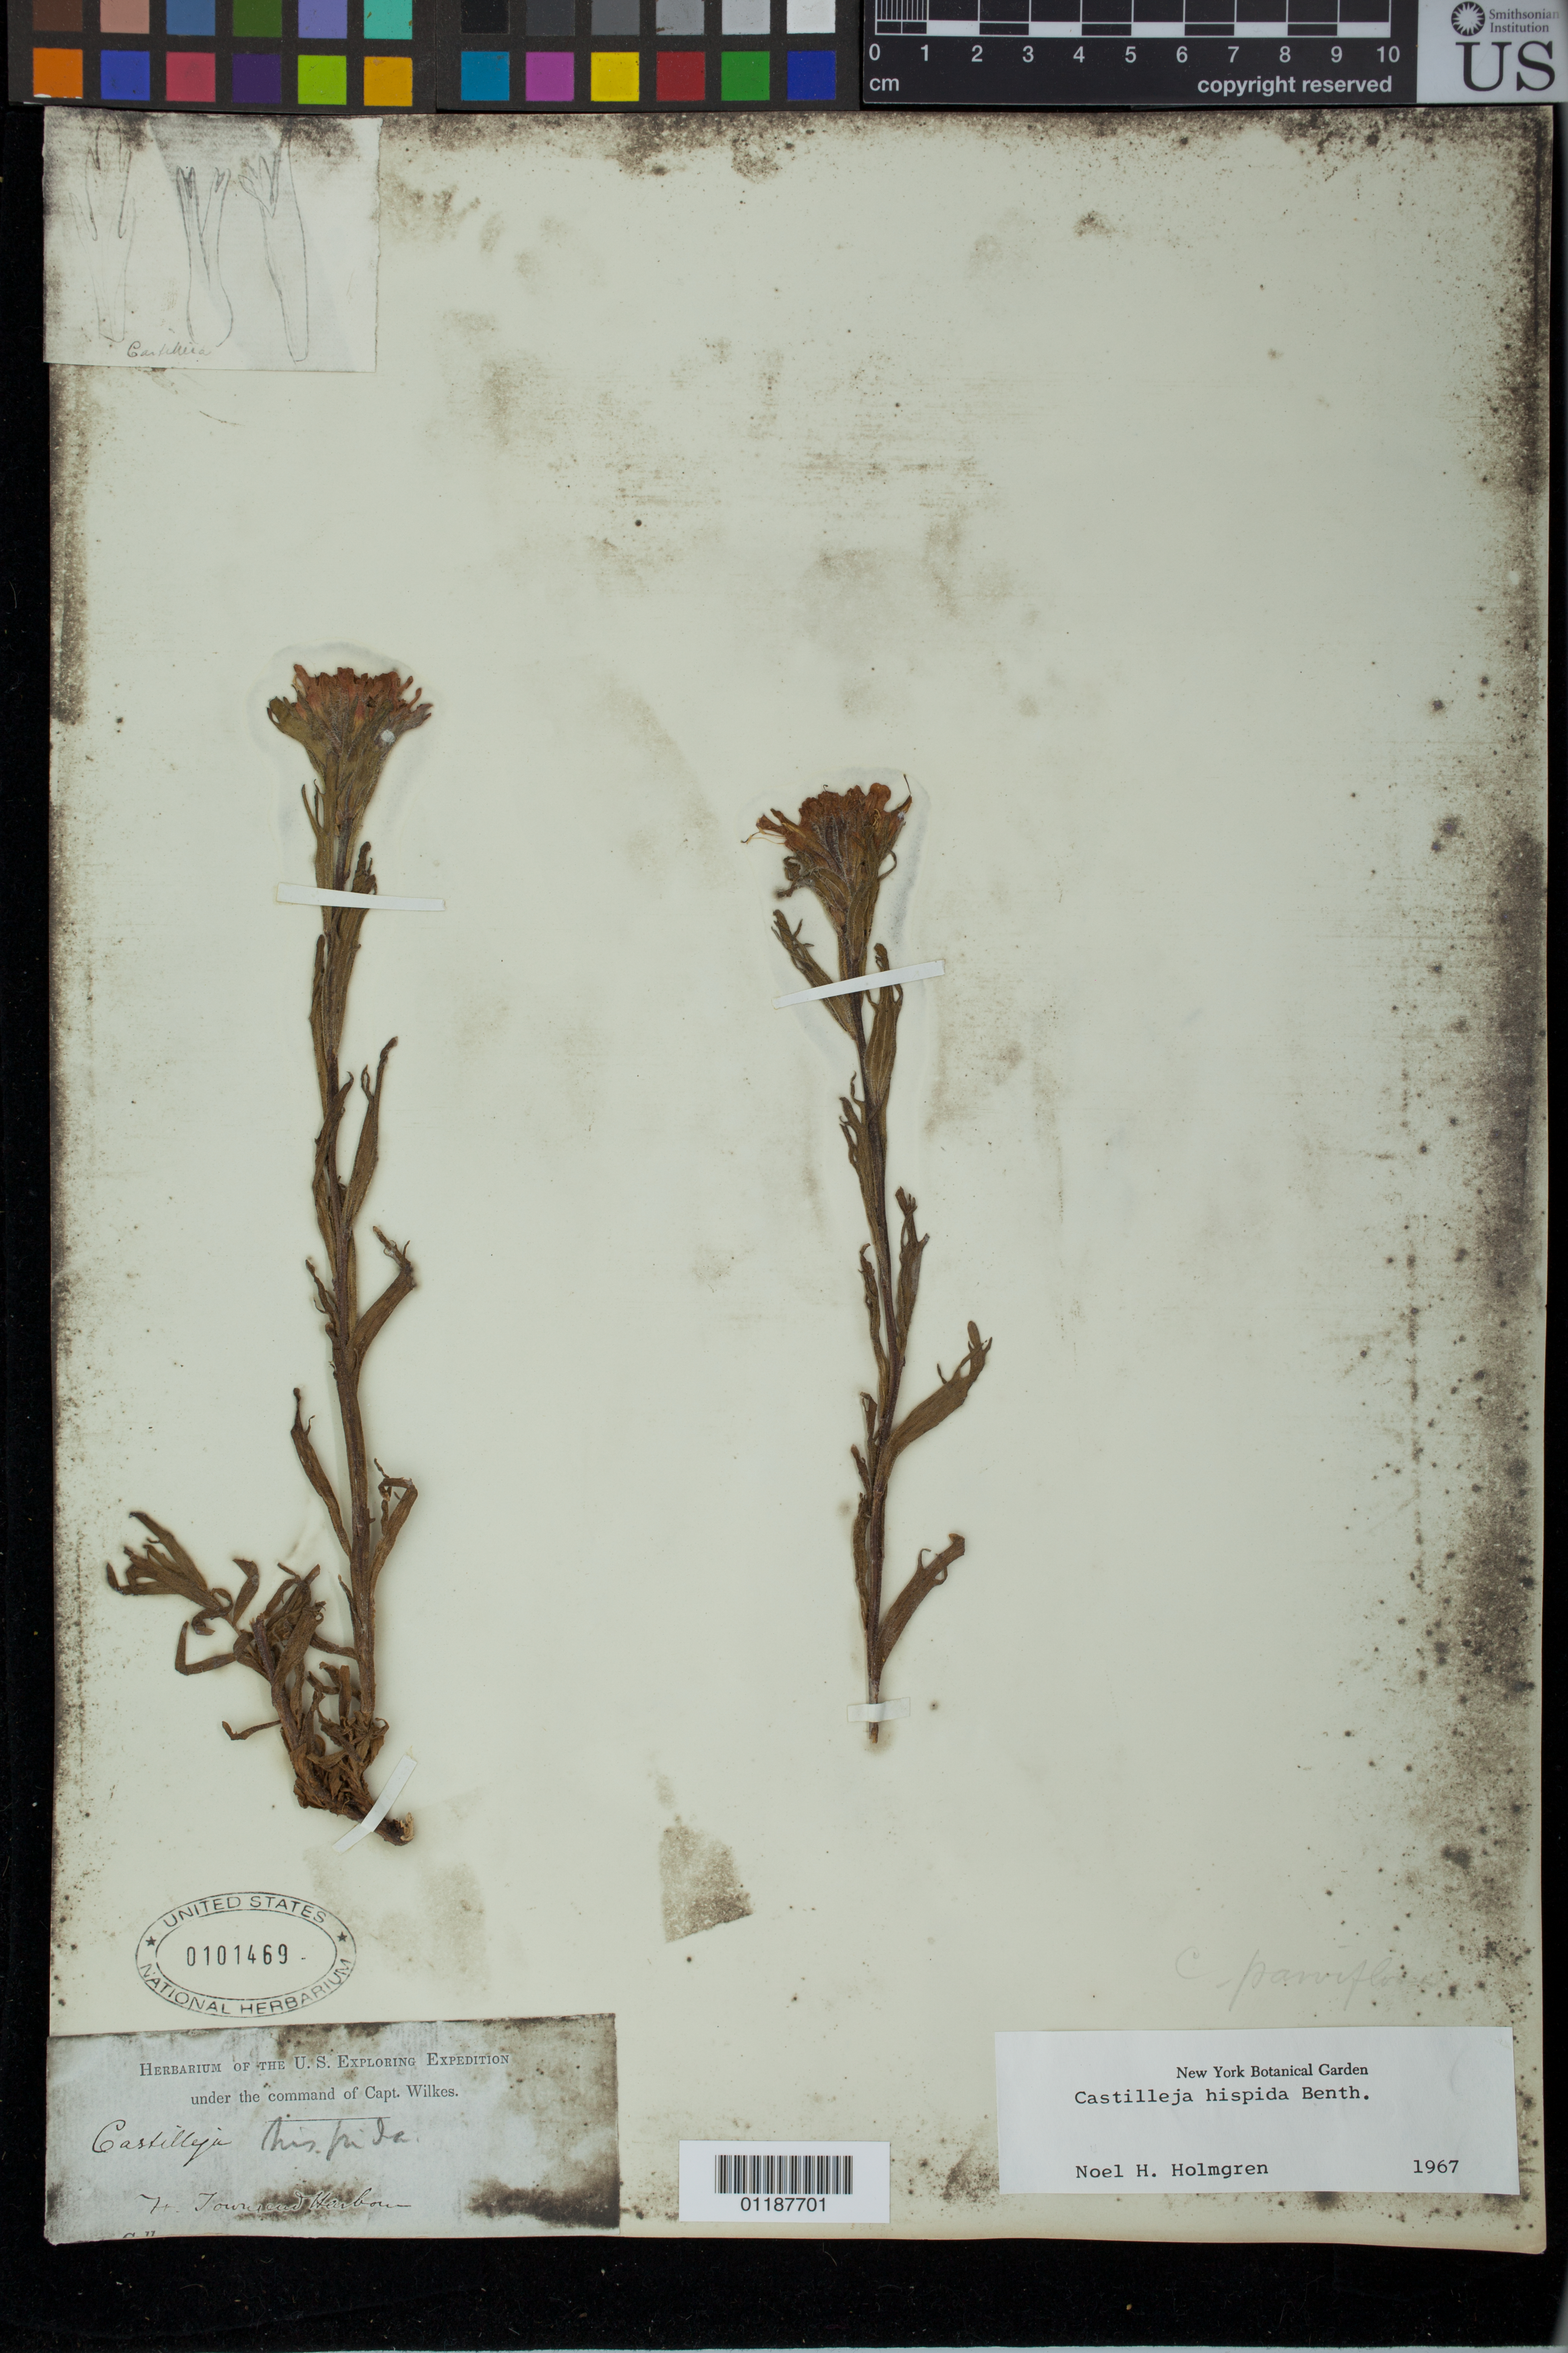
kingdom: Plantae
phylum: Tracheophyta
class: Magnoliopsida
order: Lamiales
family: Orobanchaceae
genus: Castilleja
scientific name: Castilleja hispida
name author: Benth. ex Hook.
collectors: Wilkes Explor. Exped.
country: United States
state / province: Washington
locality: Ft. Townsend Harbor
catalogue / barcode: US 101469